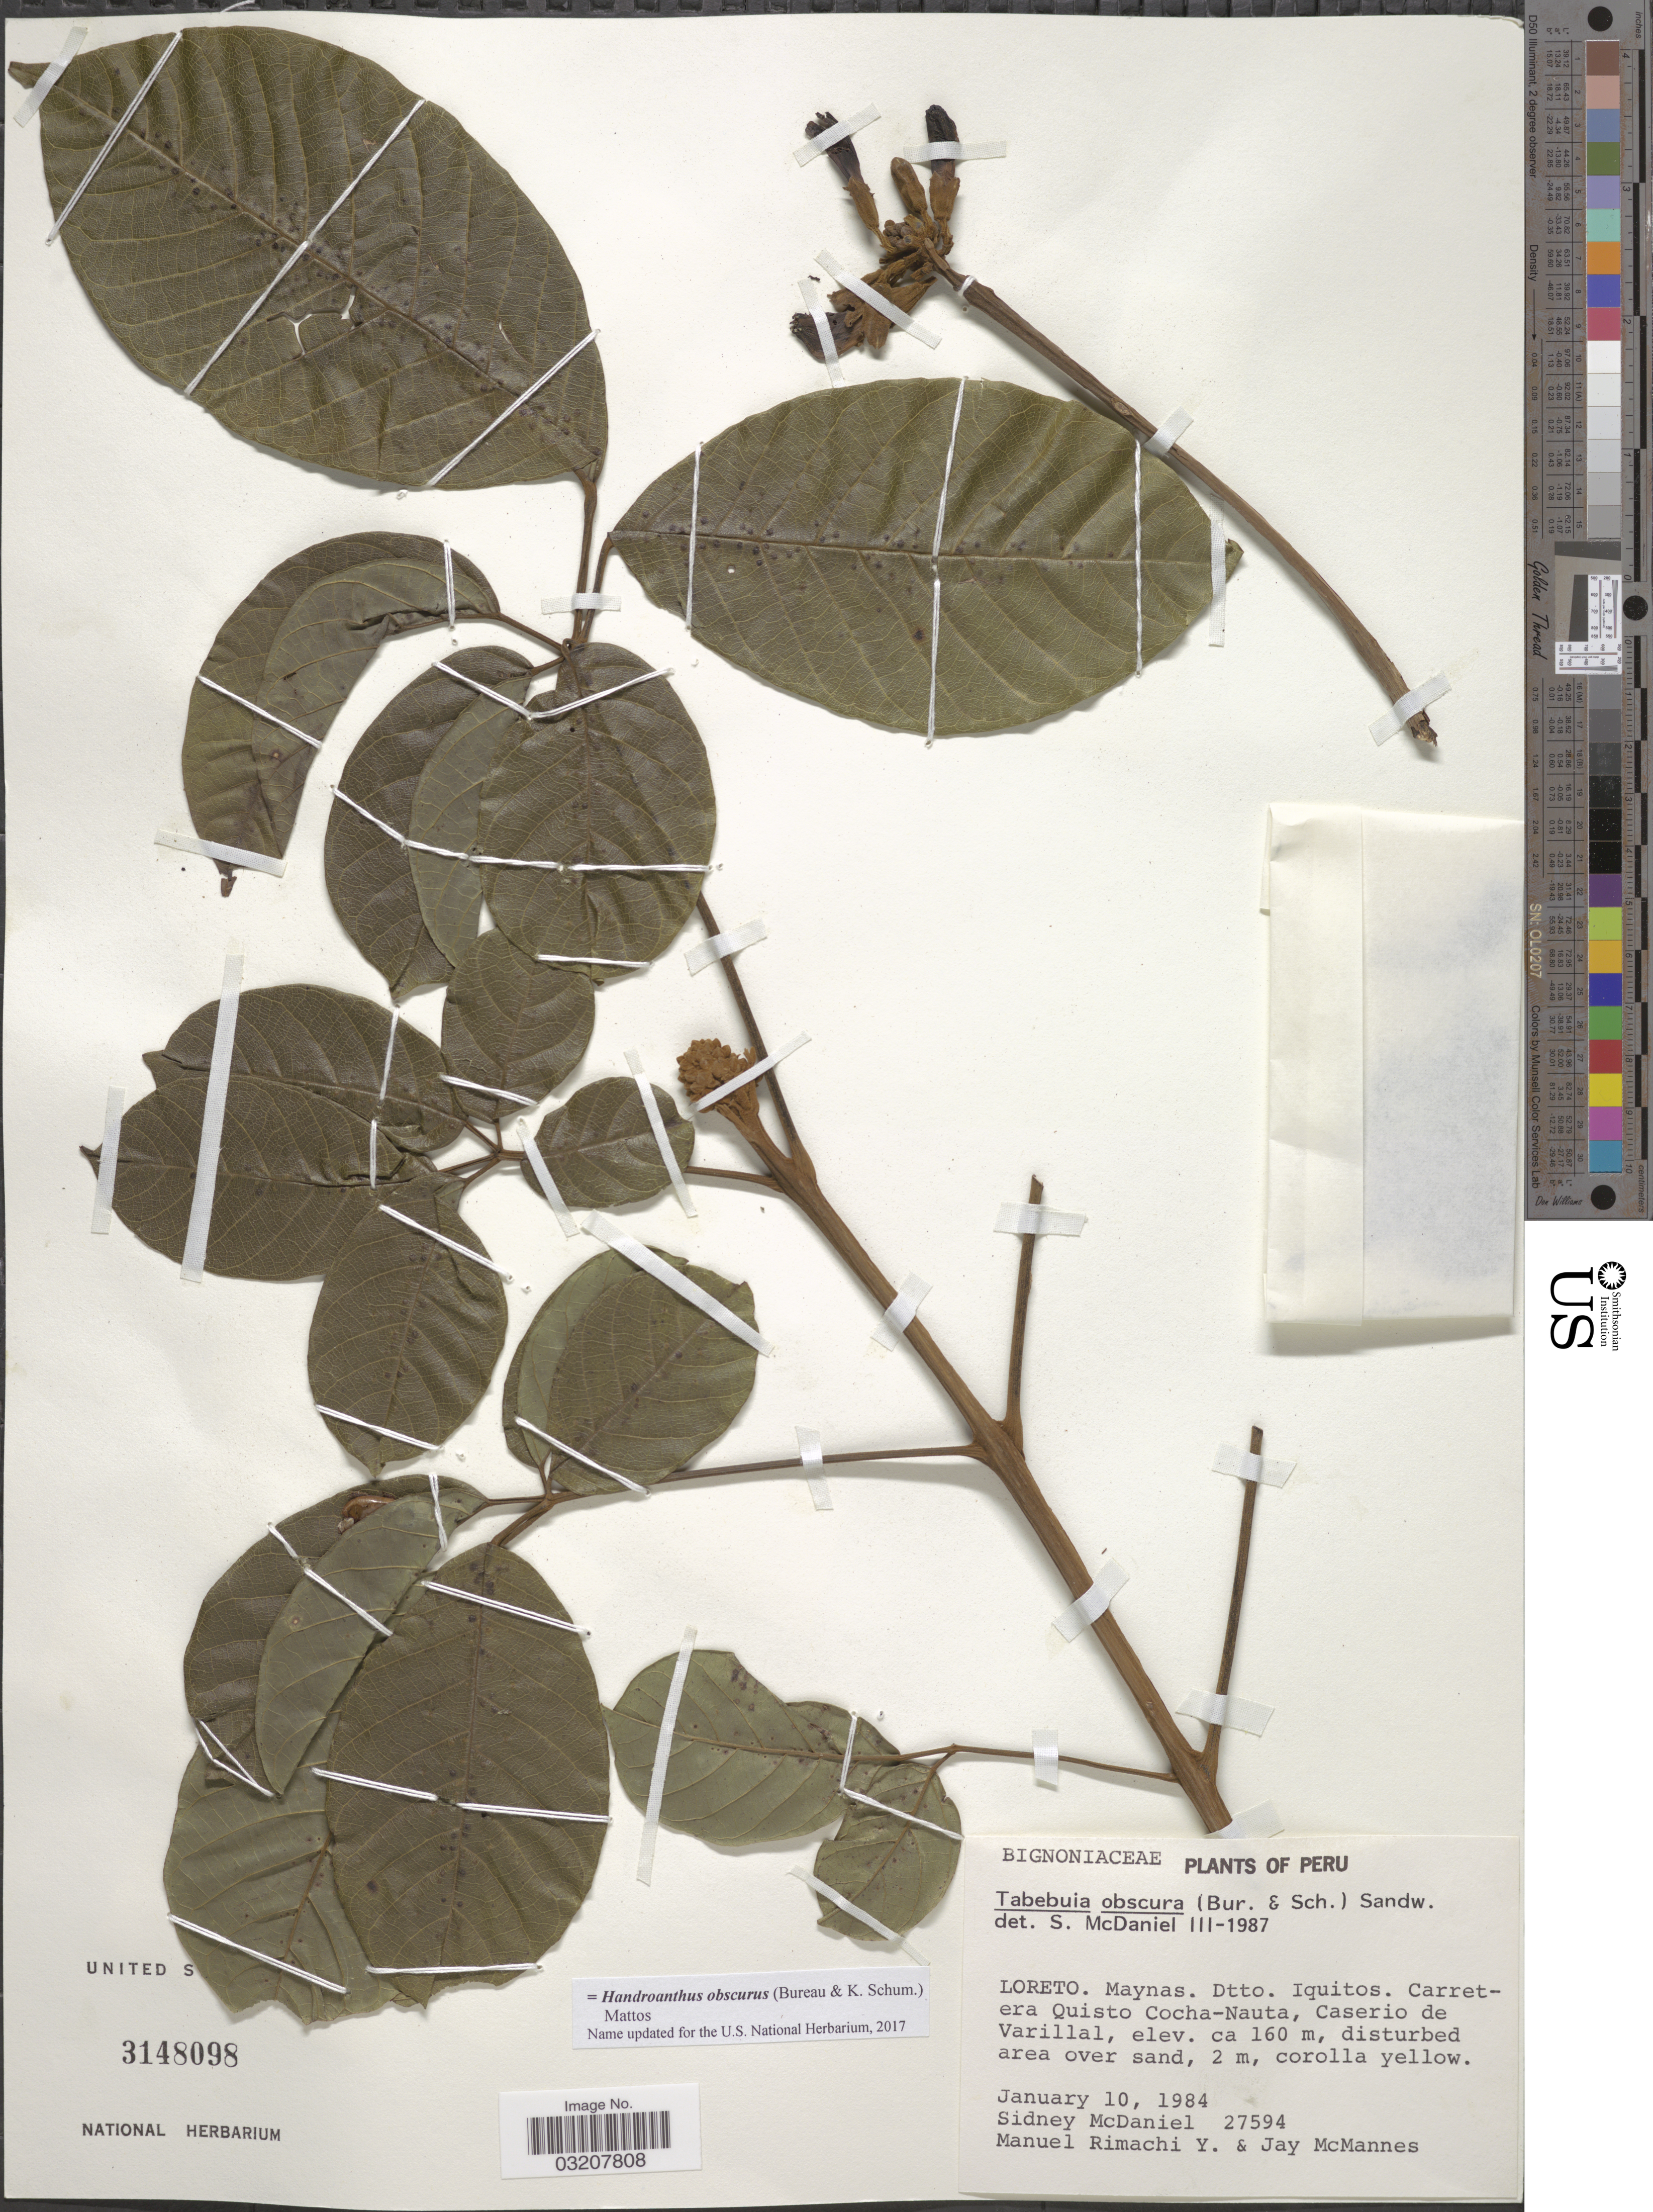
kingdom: Plantae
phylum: Tracheophyta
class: Magnoliopsida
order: Lamiales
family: Bignoniaceae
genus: Handroanthus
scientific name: Handroanthus obscurus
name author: (Bureau ex K. Schum.) Mattos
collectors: S. McDaniel, M. Rimachi Y. & J. McMannes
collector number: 27594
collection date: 1984-01-10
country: Peru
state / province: Loreto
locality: Maynas. Dtto. Iquitos. Carretera Quisto Cocha-Nauta, Caserio de Varillal.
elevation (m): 160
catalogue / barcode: US 3148098